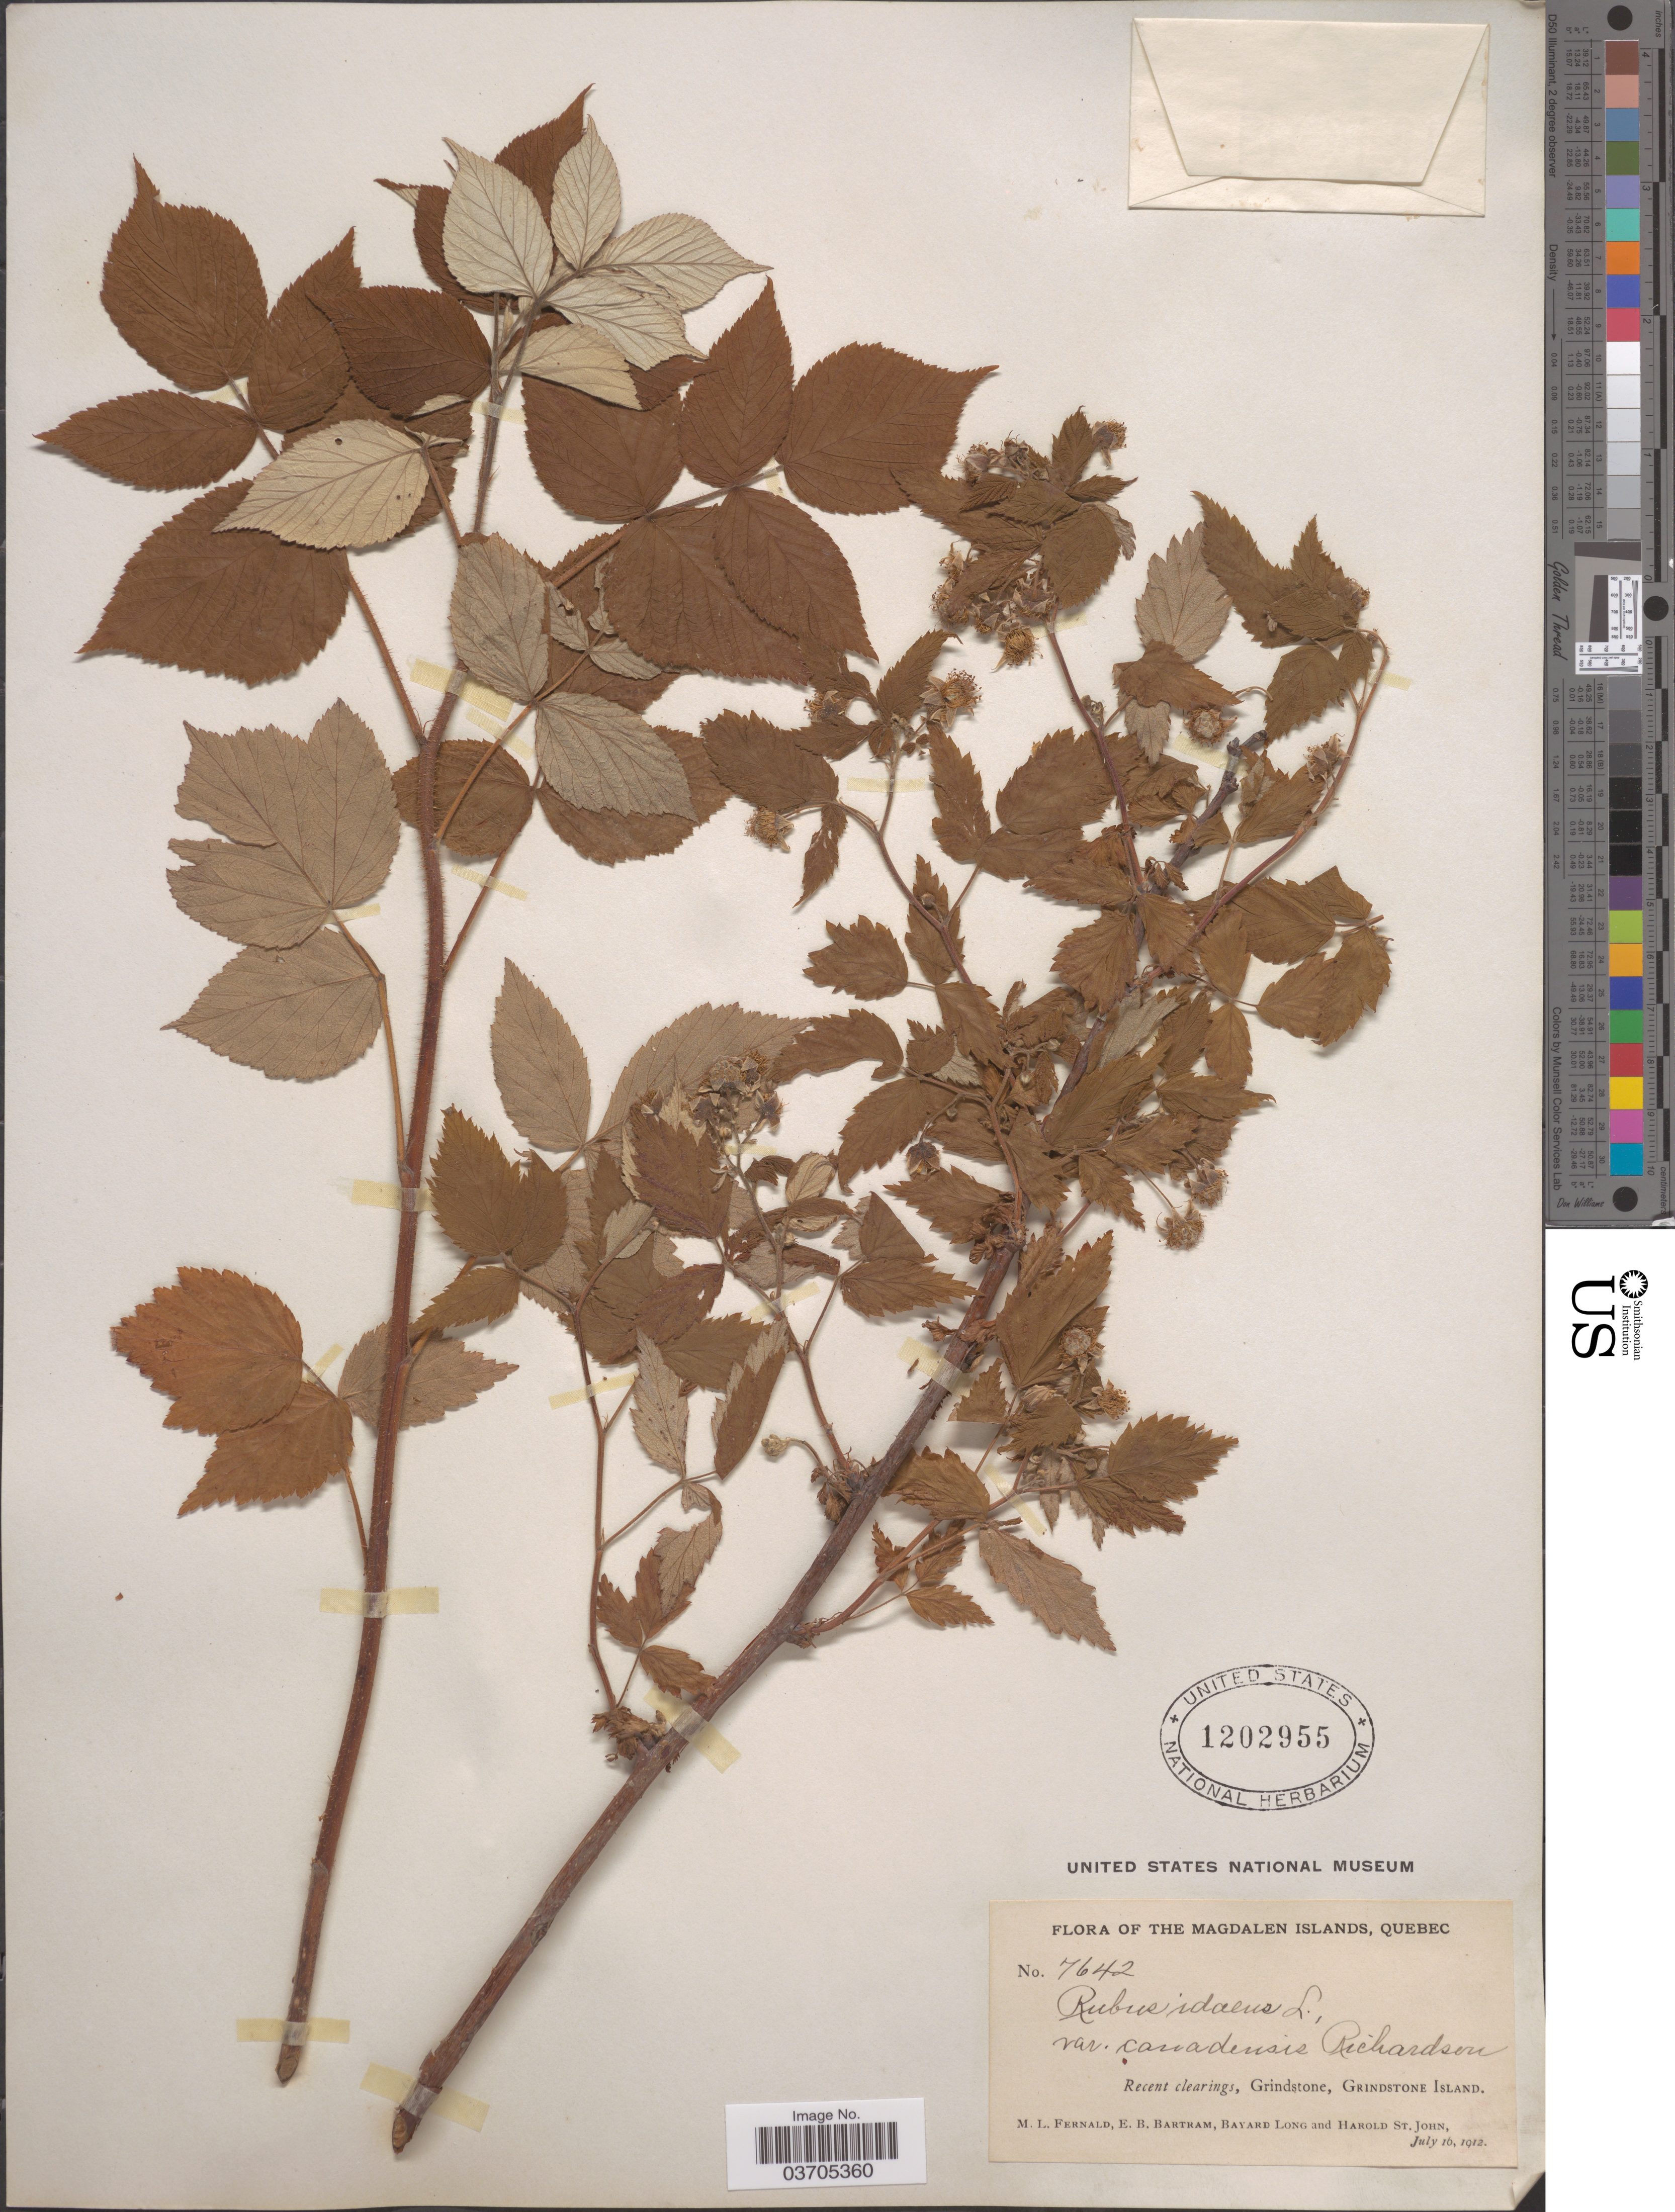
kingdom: Plantae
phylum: Tracheophyta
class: Magnoliopsida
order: Rosales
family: Rosaceae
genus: Rubus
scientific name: Rubus idaeus var. canadensis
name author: Richardson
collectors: M. L. Fernald, E. B. Bartram, B. Long & H. St. John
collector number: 7642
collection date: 1912-07-16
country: Canada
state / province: Quebec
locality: Magdalen Islands. Recent clearings, Grindstone, Grindstone Island.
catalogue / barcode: US 1202955